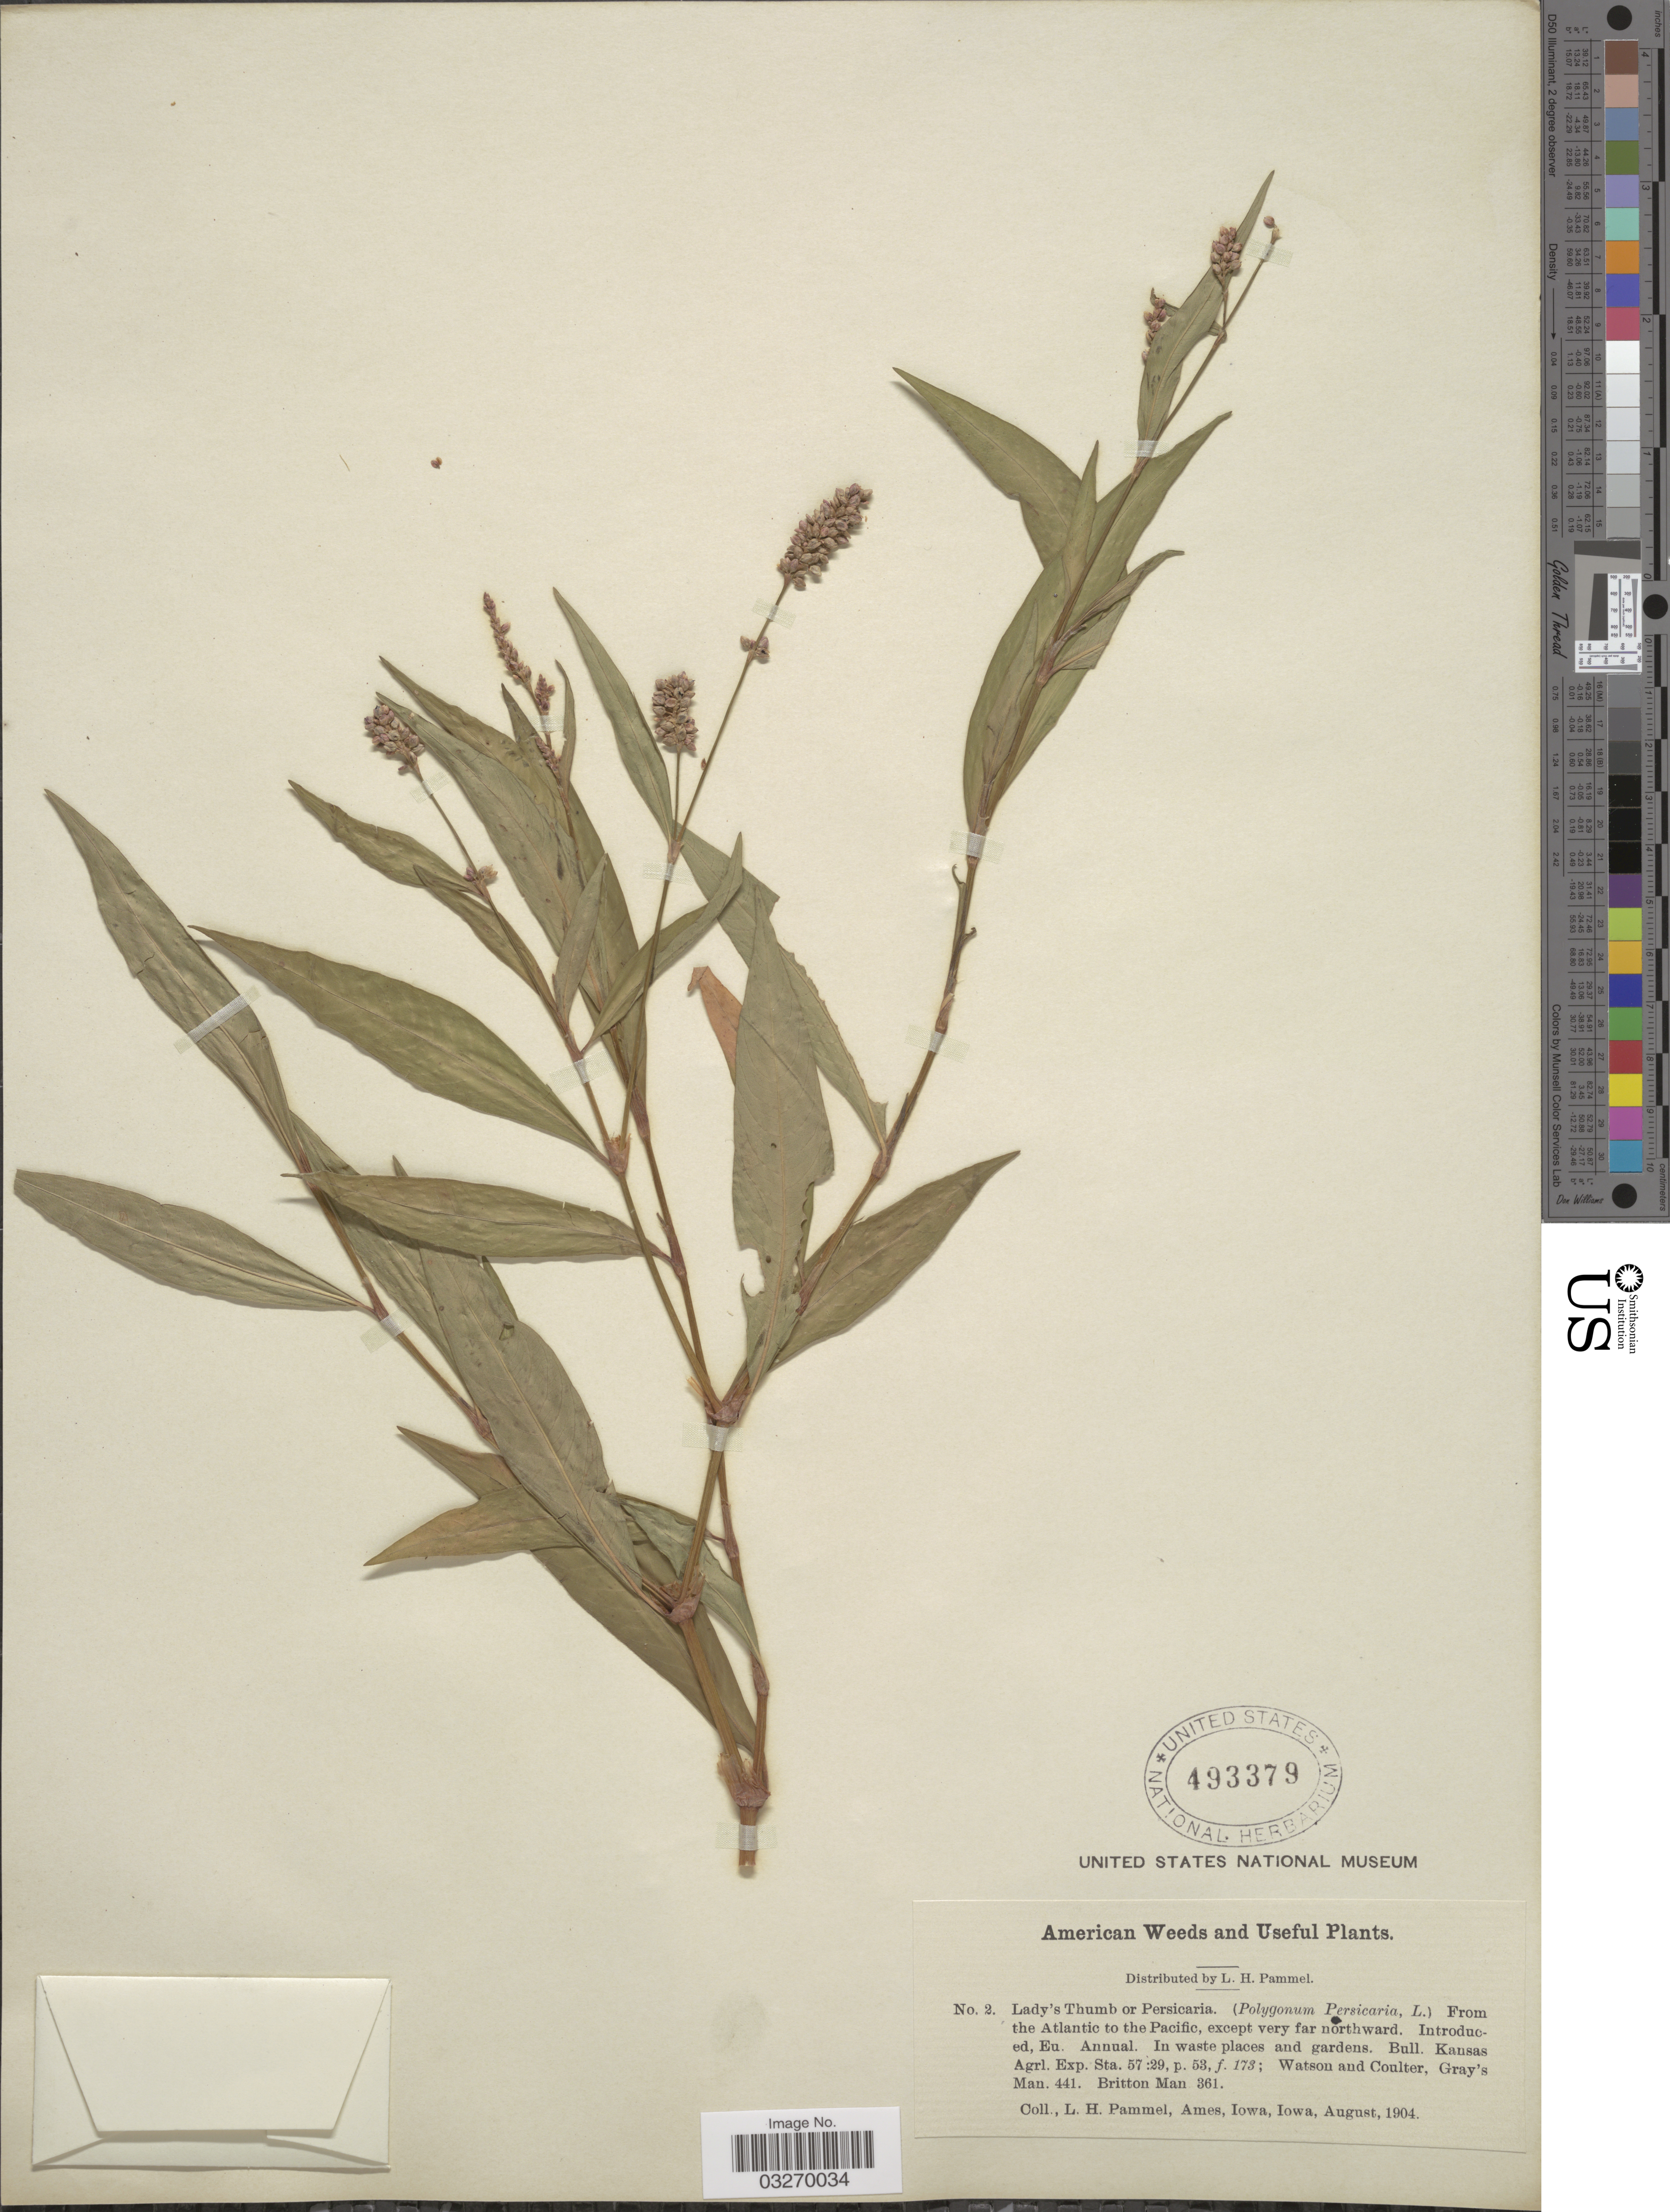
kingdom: Plantae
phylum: Tracheophyta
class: Magnoliopsida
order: Caryophyllales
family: Polygonaceae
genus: Persicaria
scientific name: Persicaria maculosa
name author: S.F. Gray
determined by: Atha, D. E.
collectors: L. Pammel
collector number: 2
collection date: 1904-08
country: United States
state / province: Iowa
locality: Ames, Iowa.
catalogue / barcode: US 493379